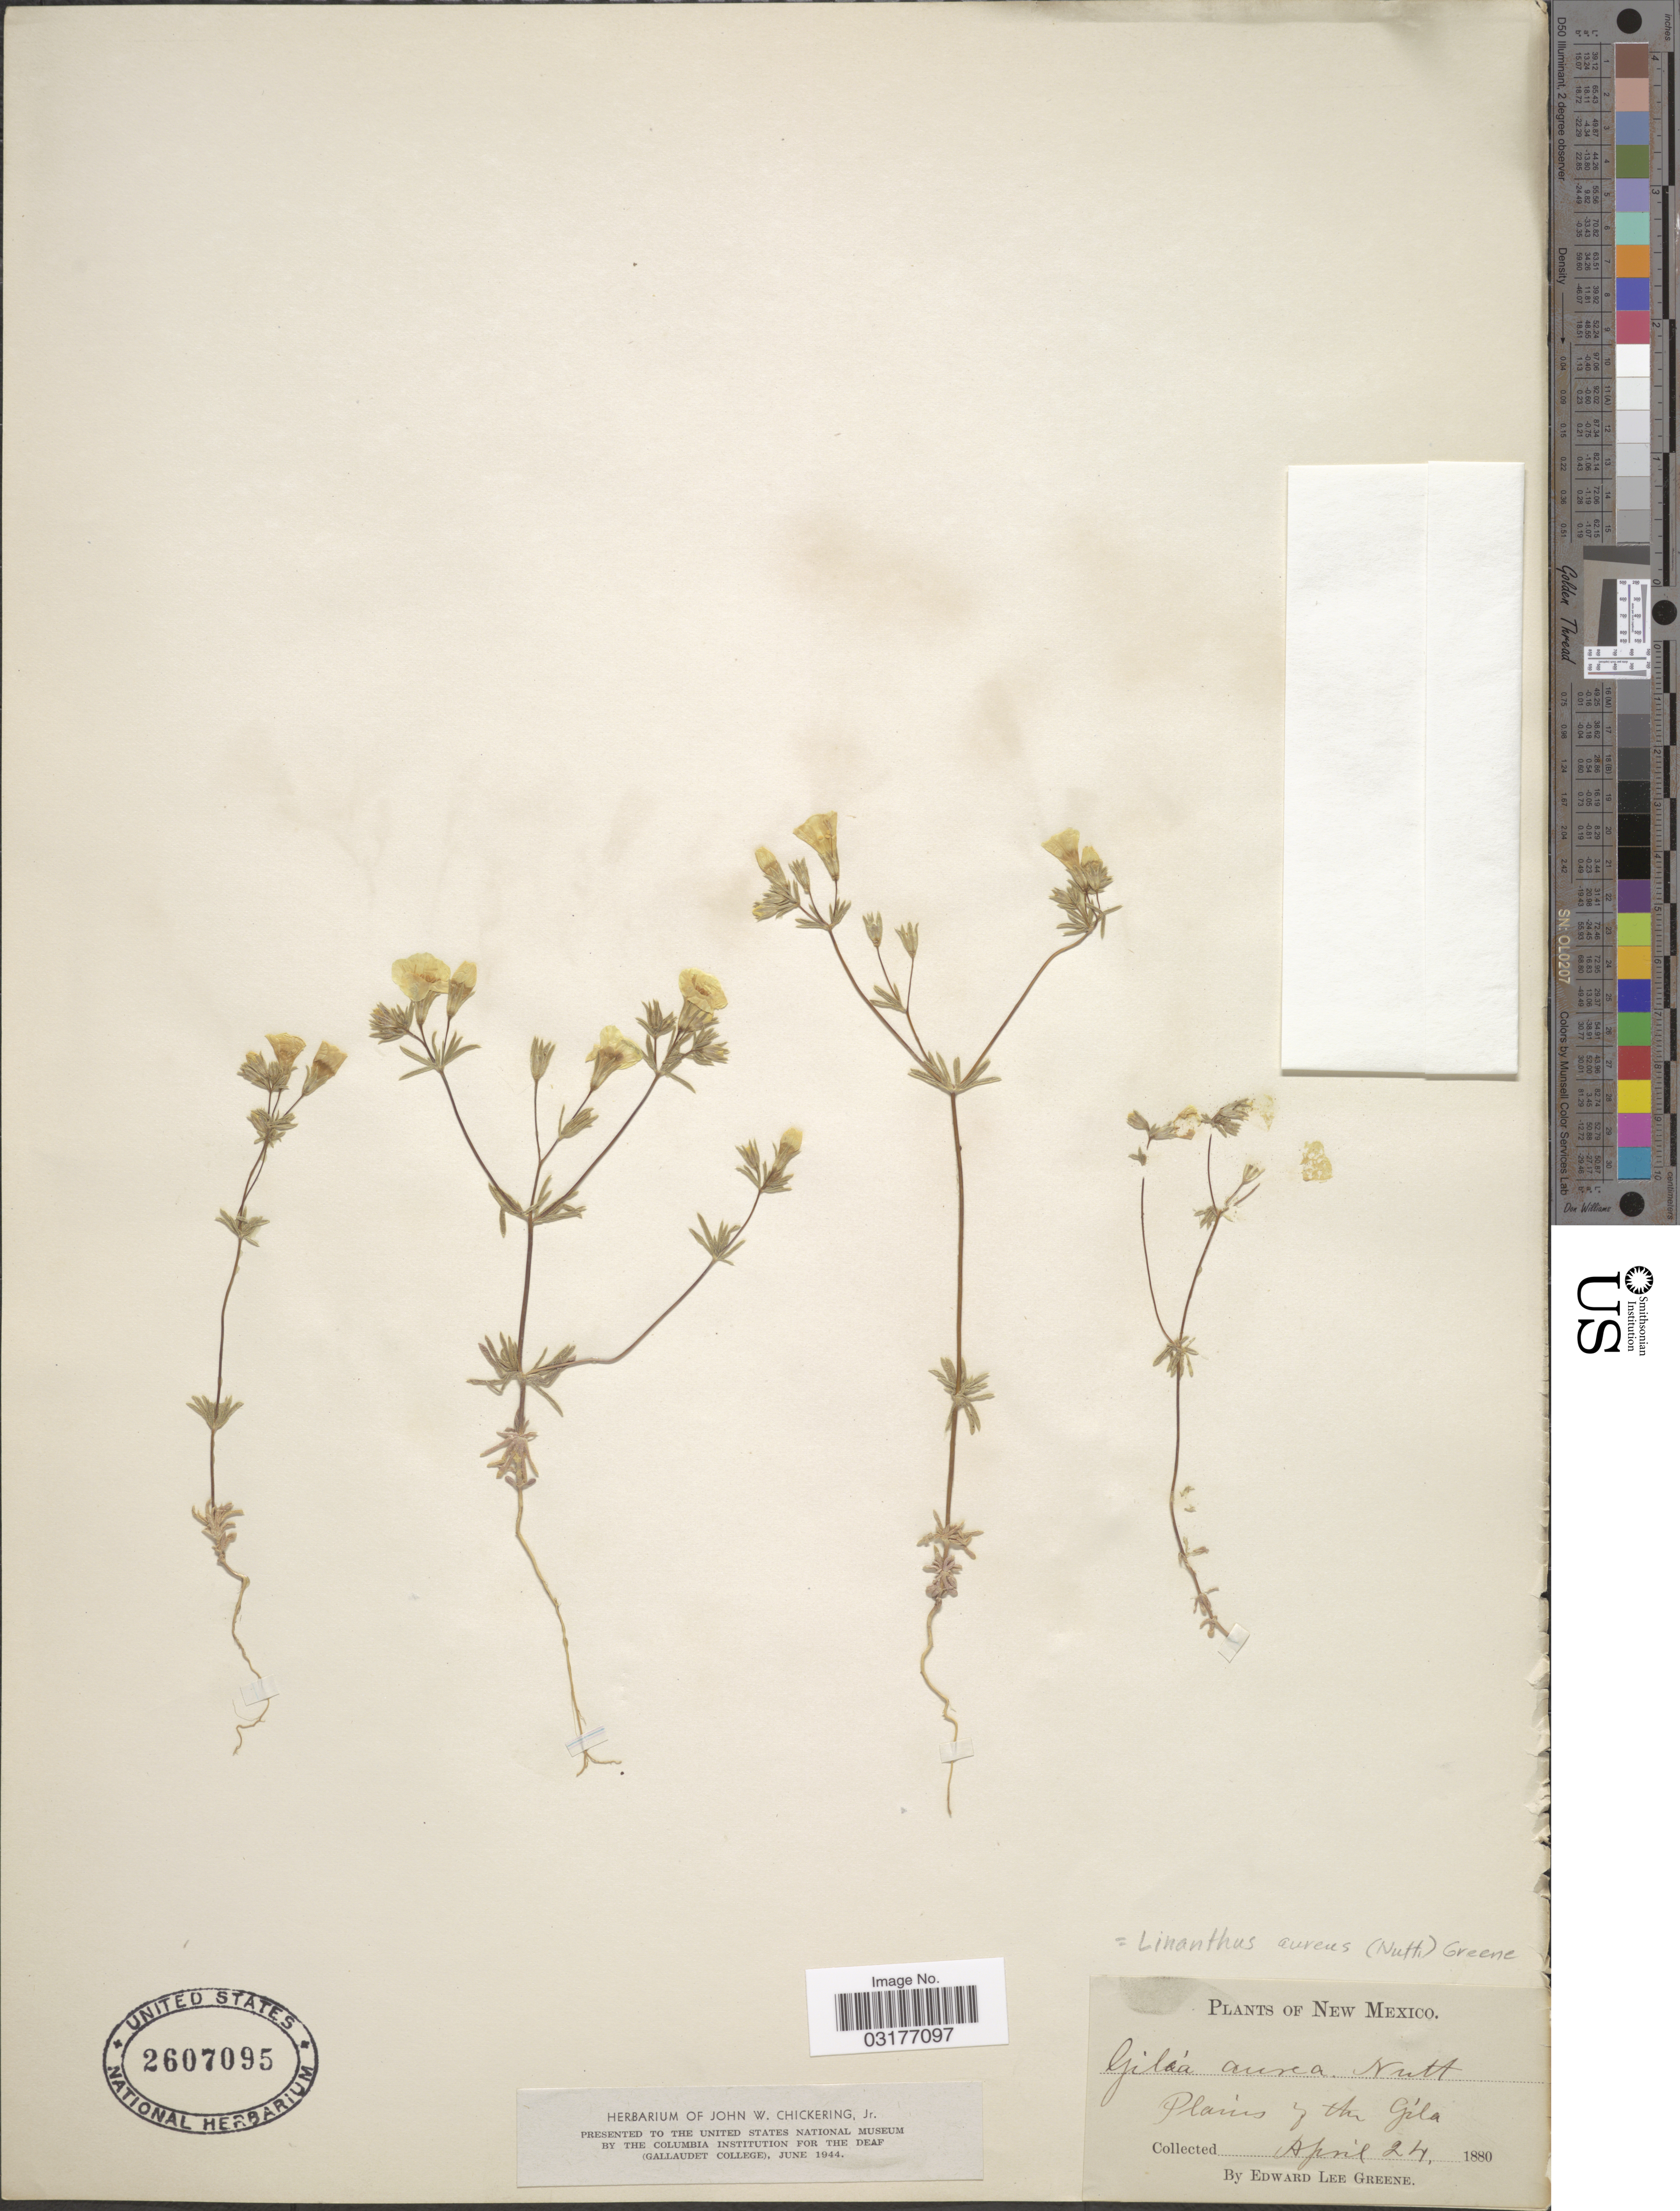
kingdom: Plantae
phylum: Tracheophyta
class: Magnoliopsida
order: Ericales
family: Polemoniaceae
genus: Leptosiphon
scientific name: Leptosiphon chrysanthus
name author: J.M. Porter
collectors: E. L. Greene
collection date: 1880-04-24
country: United States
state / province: New Mexico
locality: Plains of the Gila.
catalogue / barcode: US 2607095